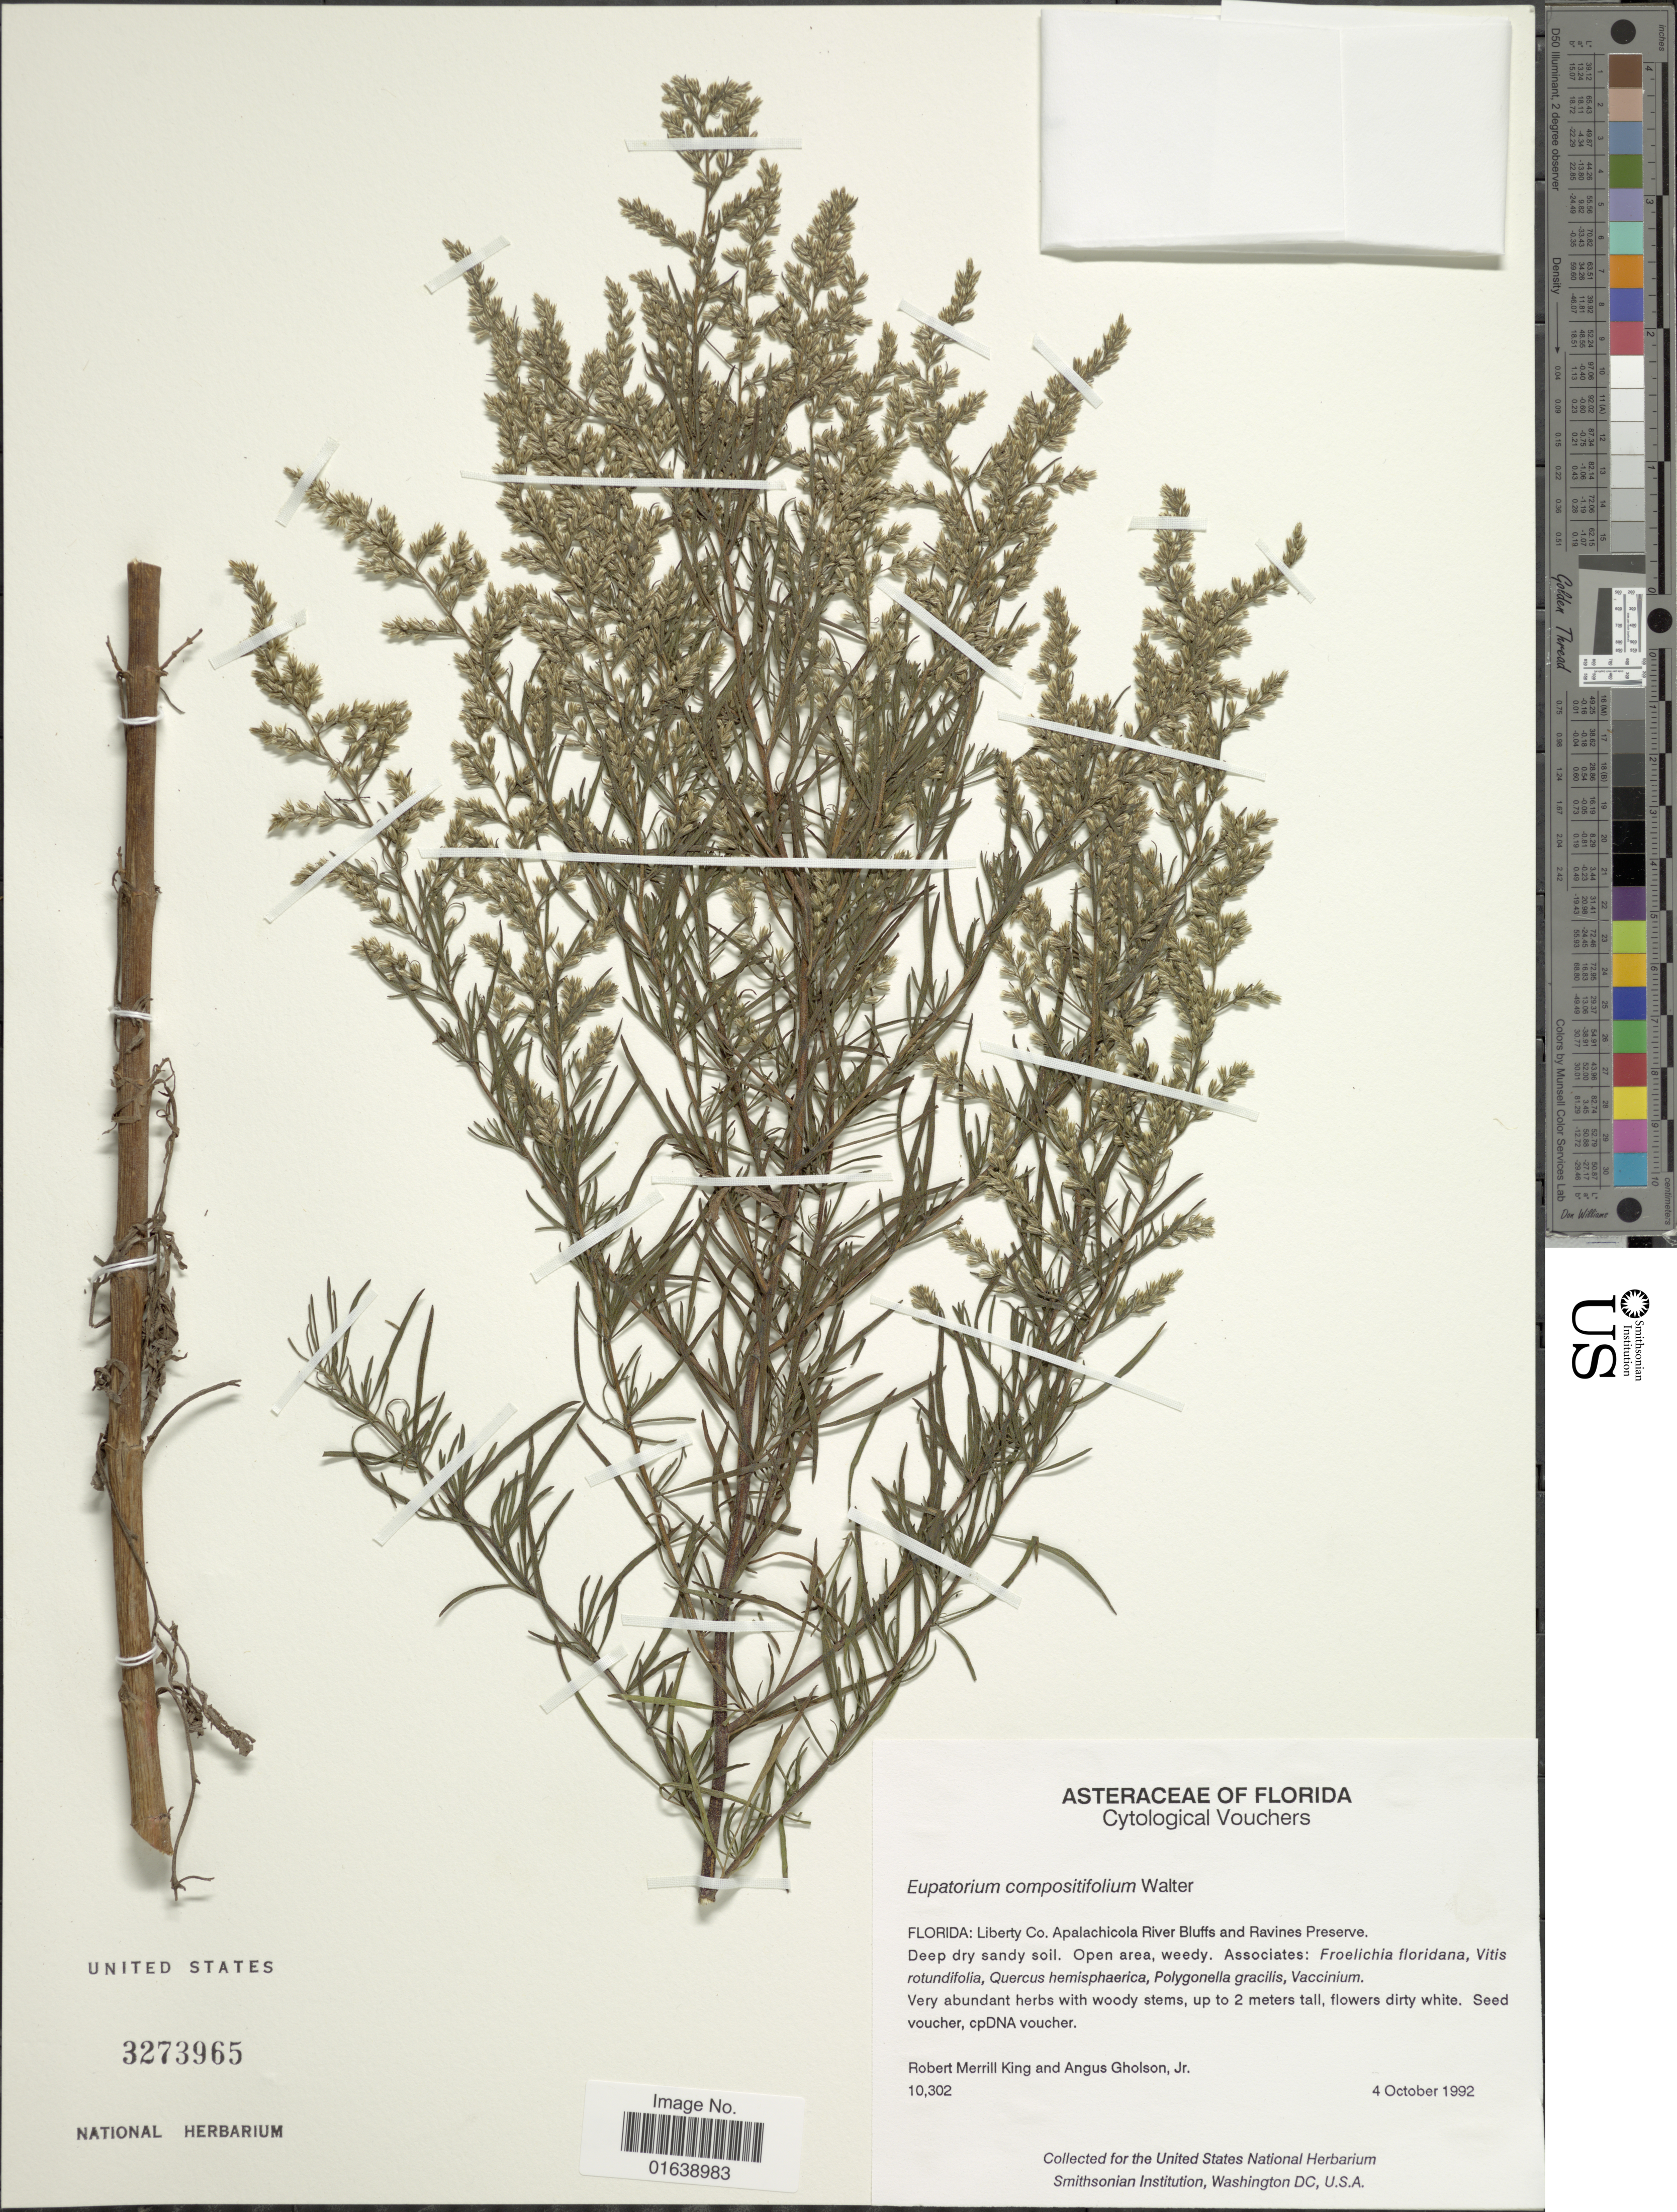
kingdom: Plantae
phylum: Tracheophyta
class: Magnoliopsida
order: Asterales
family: Asteraceae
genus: Eupatorium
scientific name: Eupatorium compositifolium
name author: Walter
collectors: R. M. King & A. Gholson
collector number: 10302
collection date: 1992-10-04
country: United States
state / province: Florida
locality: Florida: Liberty Co. Apalachicola River Bluffs and Ravines Preserve.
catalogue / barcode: US 3273965